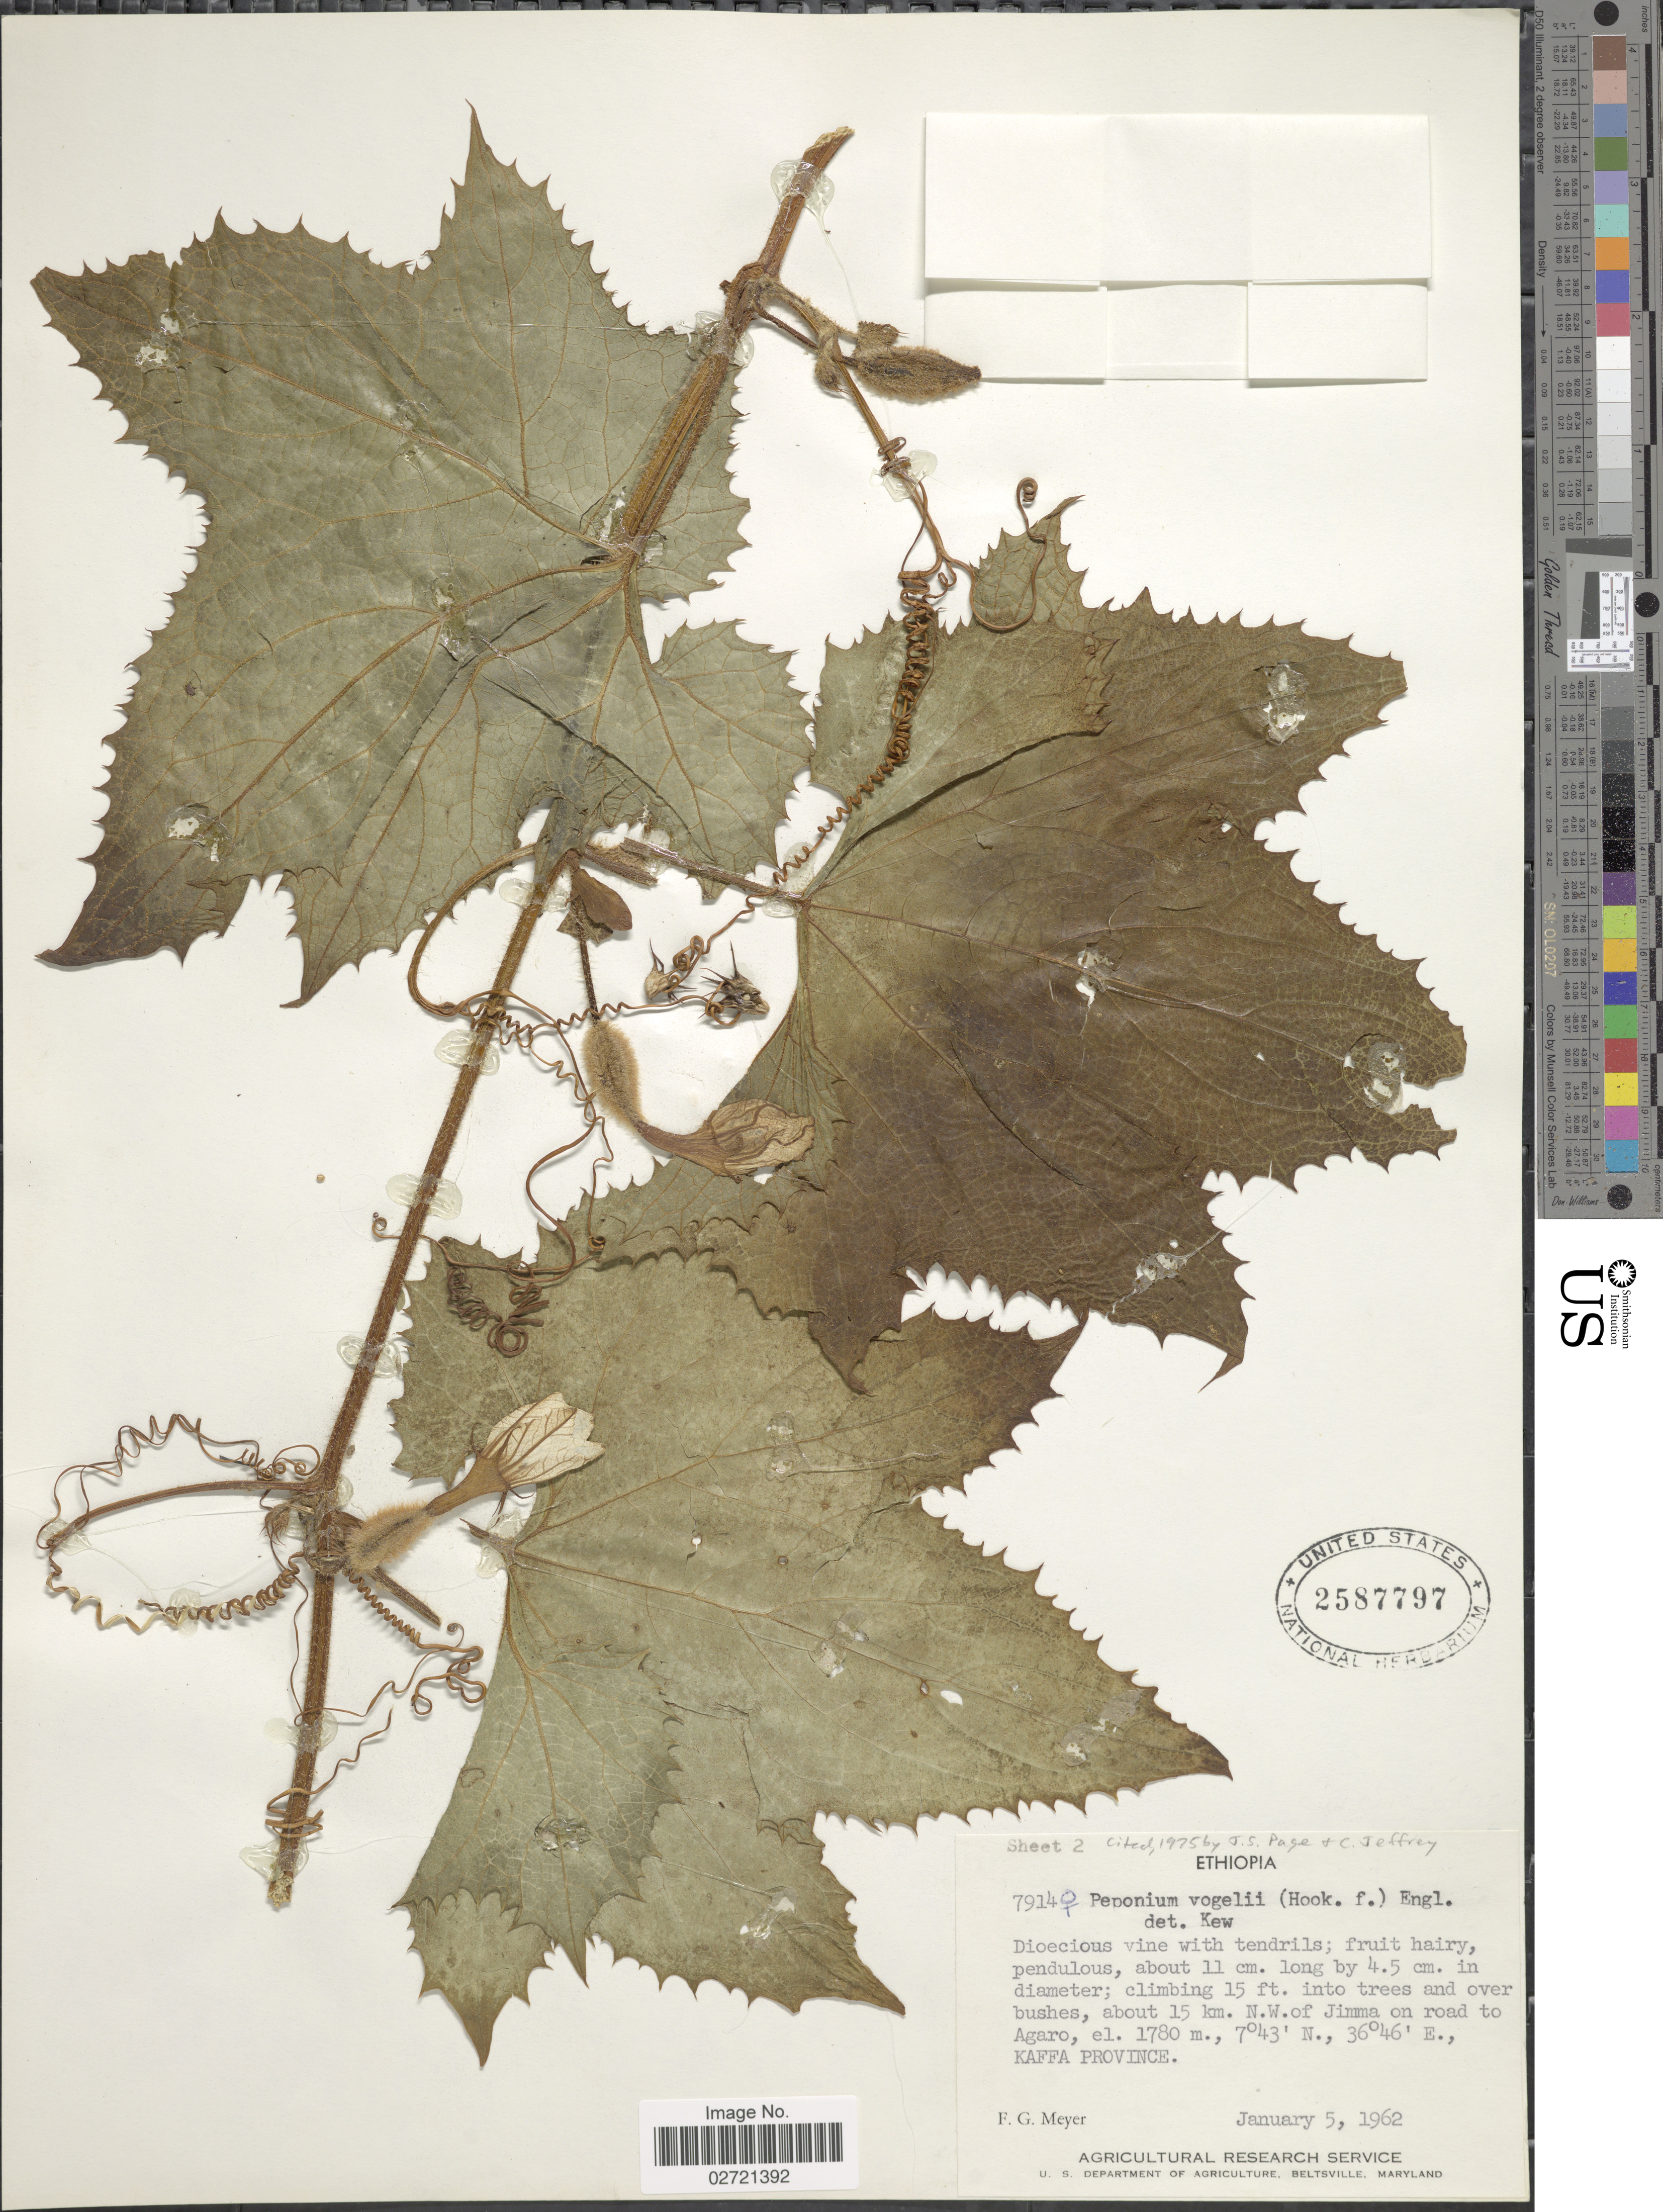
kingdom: Plantae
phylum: Tracheophyta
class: Magnoliopsida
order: Cucurbitales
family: Cucurbitaceae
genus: Peponium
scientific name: Peponium vogelii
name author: (Hook. f.) Engl.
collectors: F. G. Meyer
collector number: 7914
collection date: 1962-01-05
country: Ethiopia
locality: About 15 km. N.W. of Jimma on road to Agaaro, Kaffa Province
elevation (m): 1780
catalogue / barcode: US 2587797